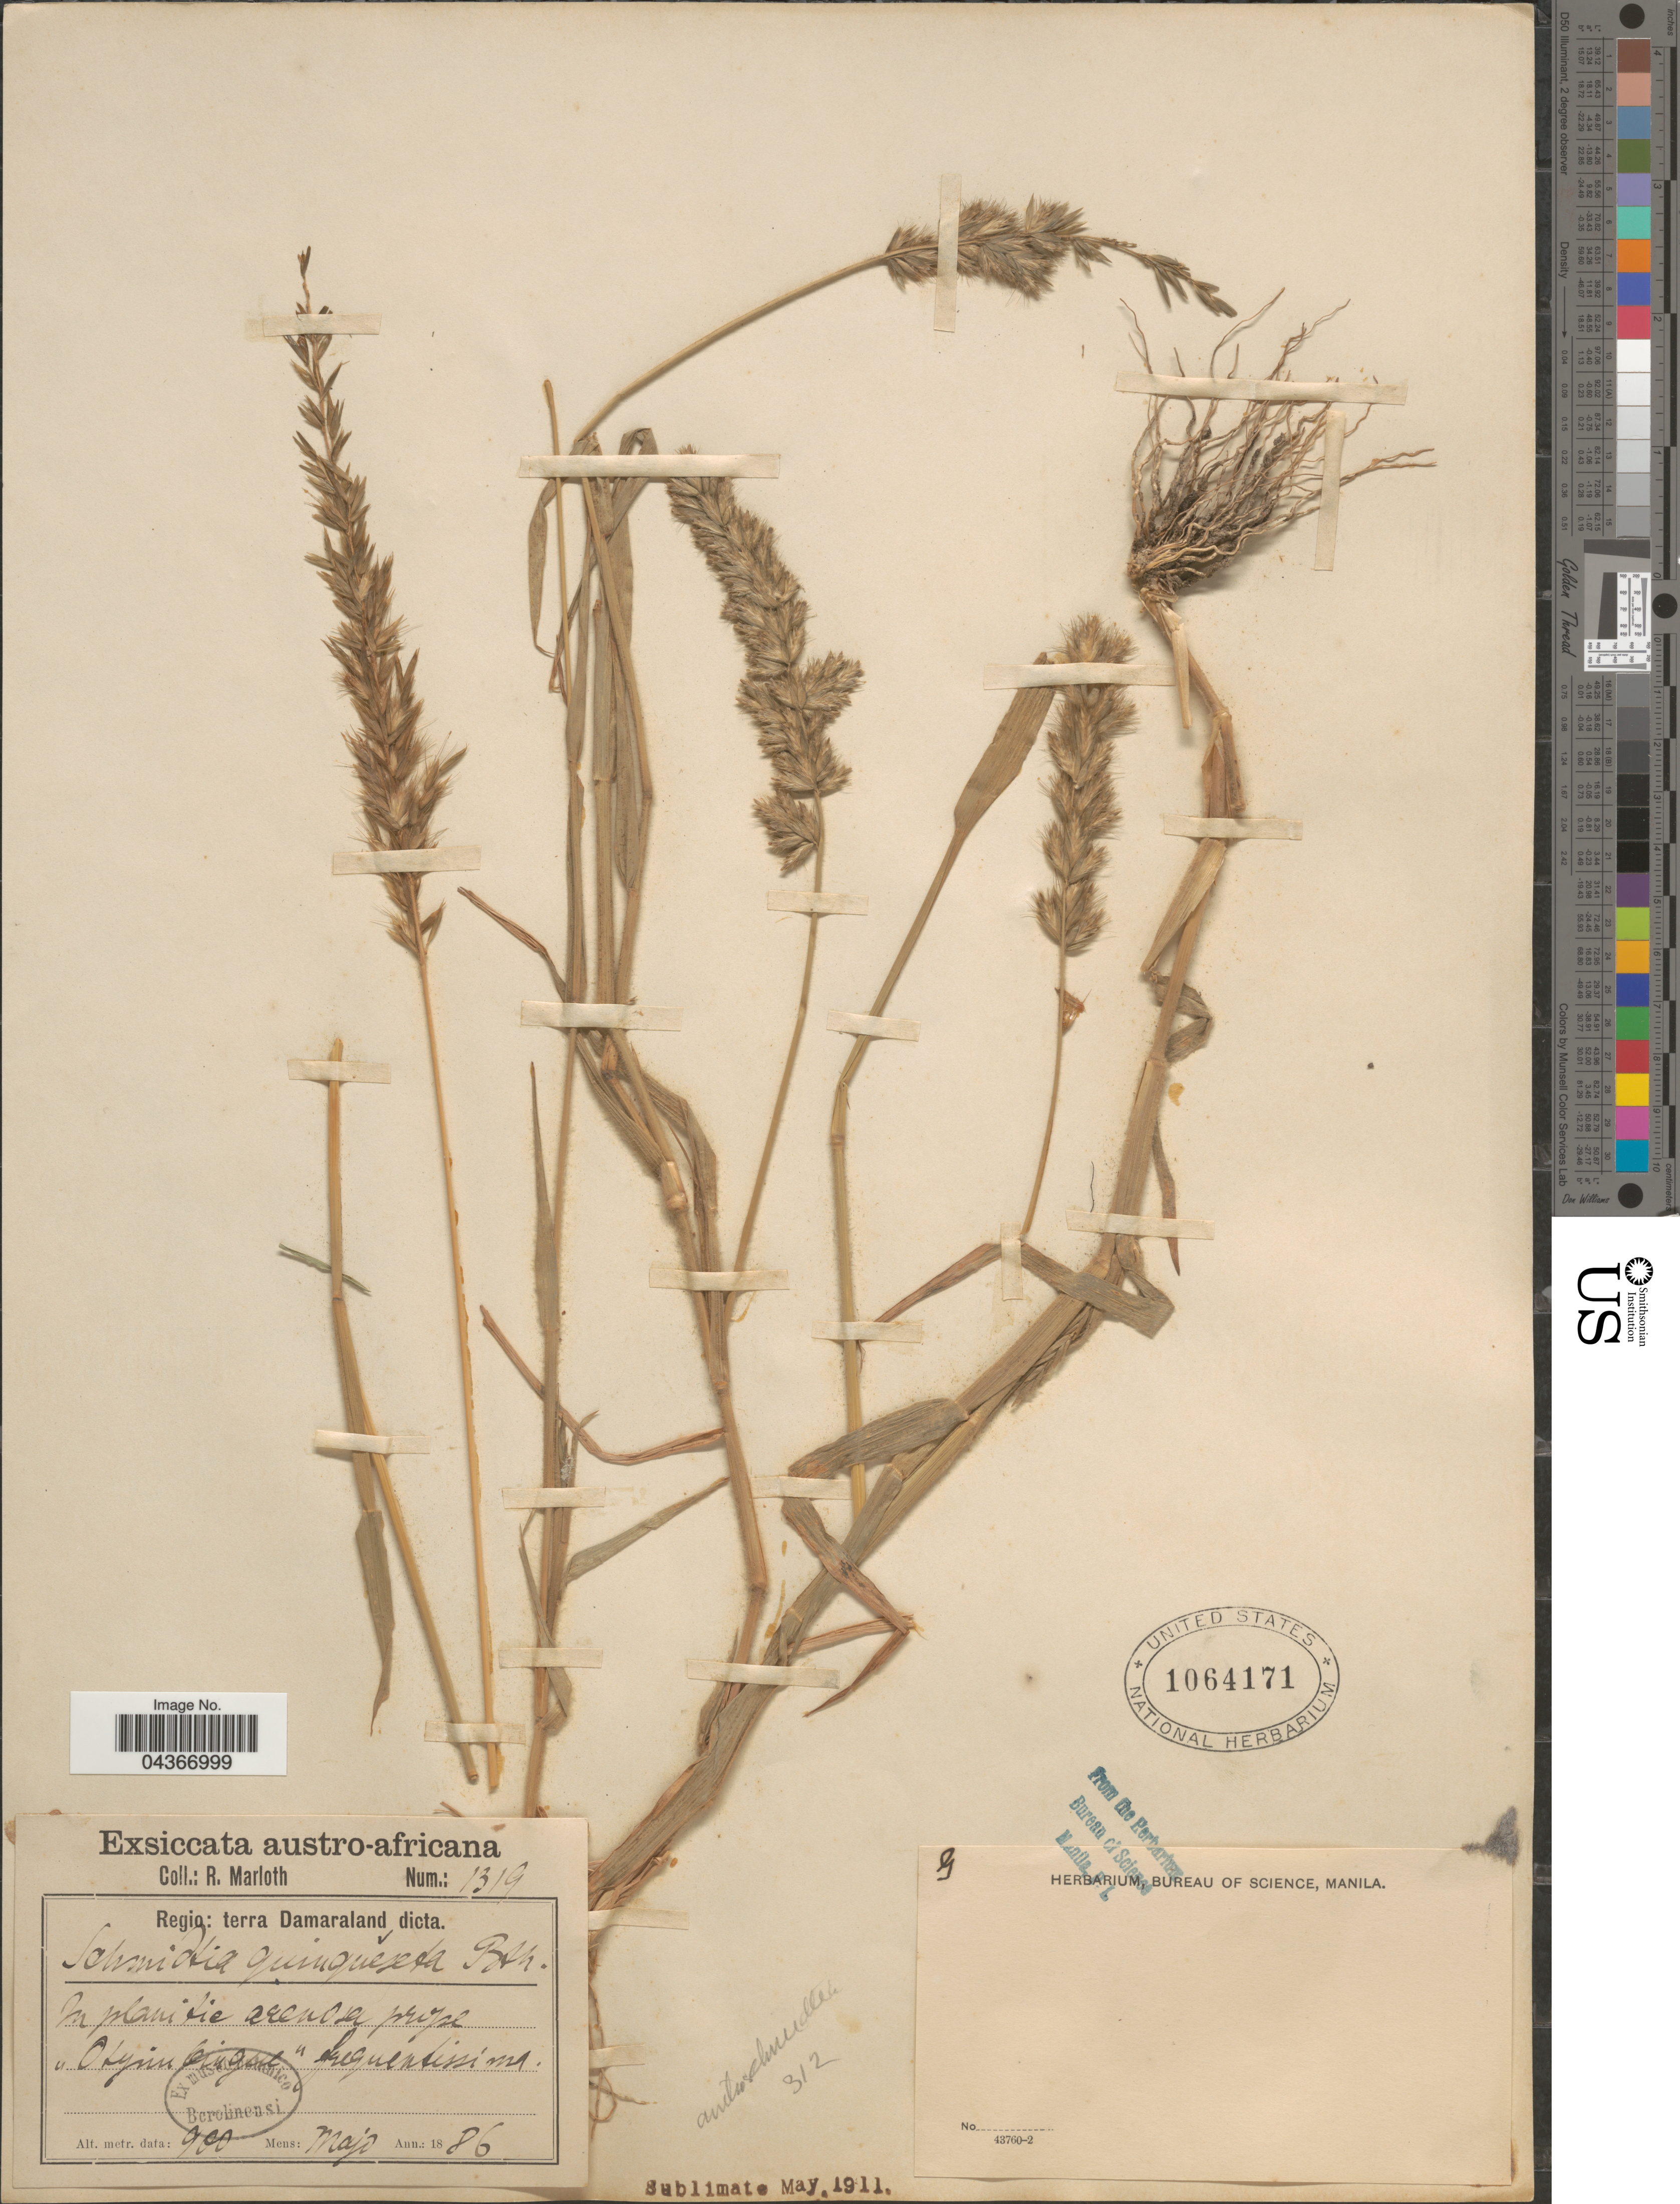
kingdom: Plantae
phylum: Tracheophyta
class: Liliopsida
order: Poales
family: Poaceae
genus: Schmidtia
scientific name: Schmidtia pappophoroides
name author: Steud. ex J.A. Schmidt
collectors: R. Marloth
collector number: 1319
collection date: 1886-05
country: Namibia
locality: Austro-africana. Regio: terra Damaraland dicta. In planitie arenosa prope "Otjinbigoe" [interpreted] frequentissima.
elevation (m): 900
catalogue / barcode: US 1064171